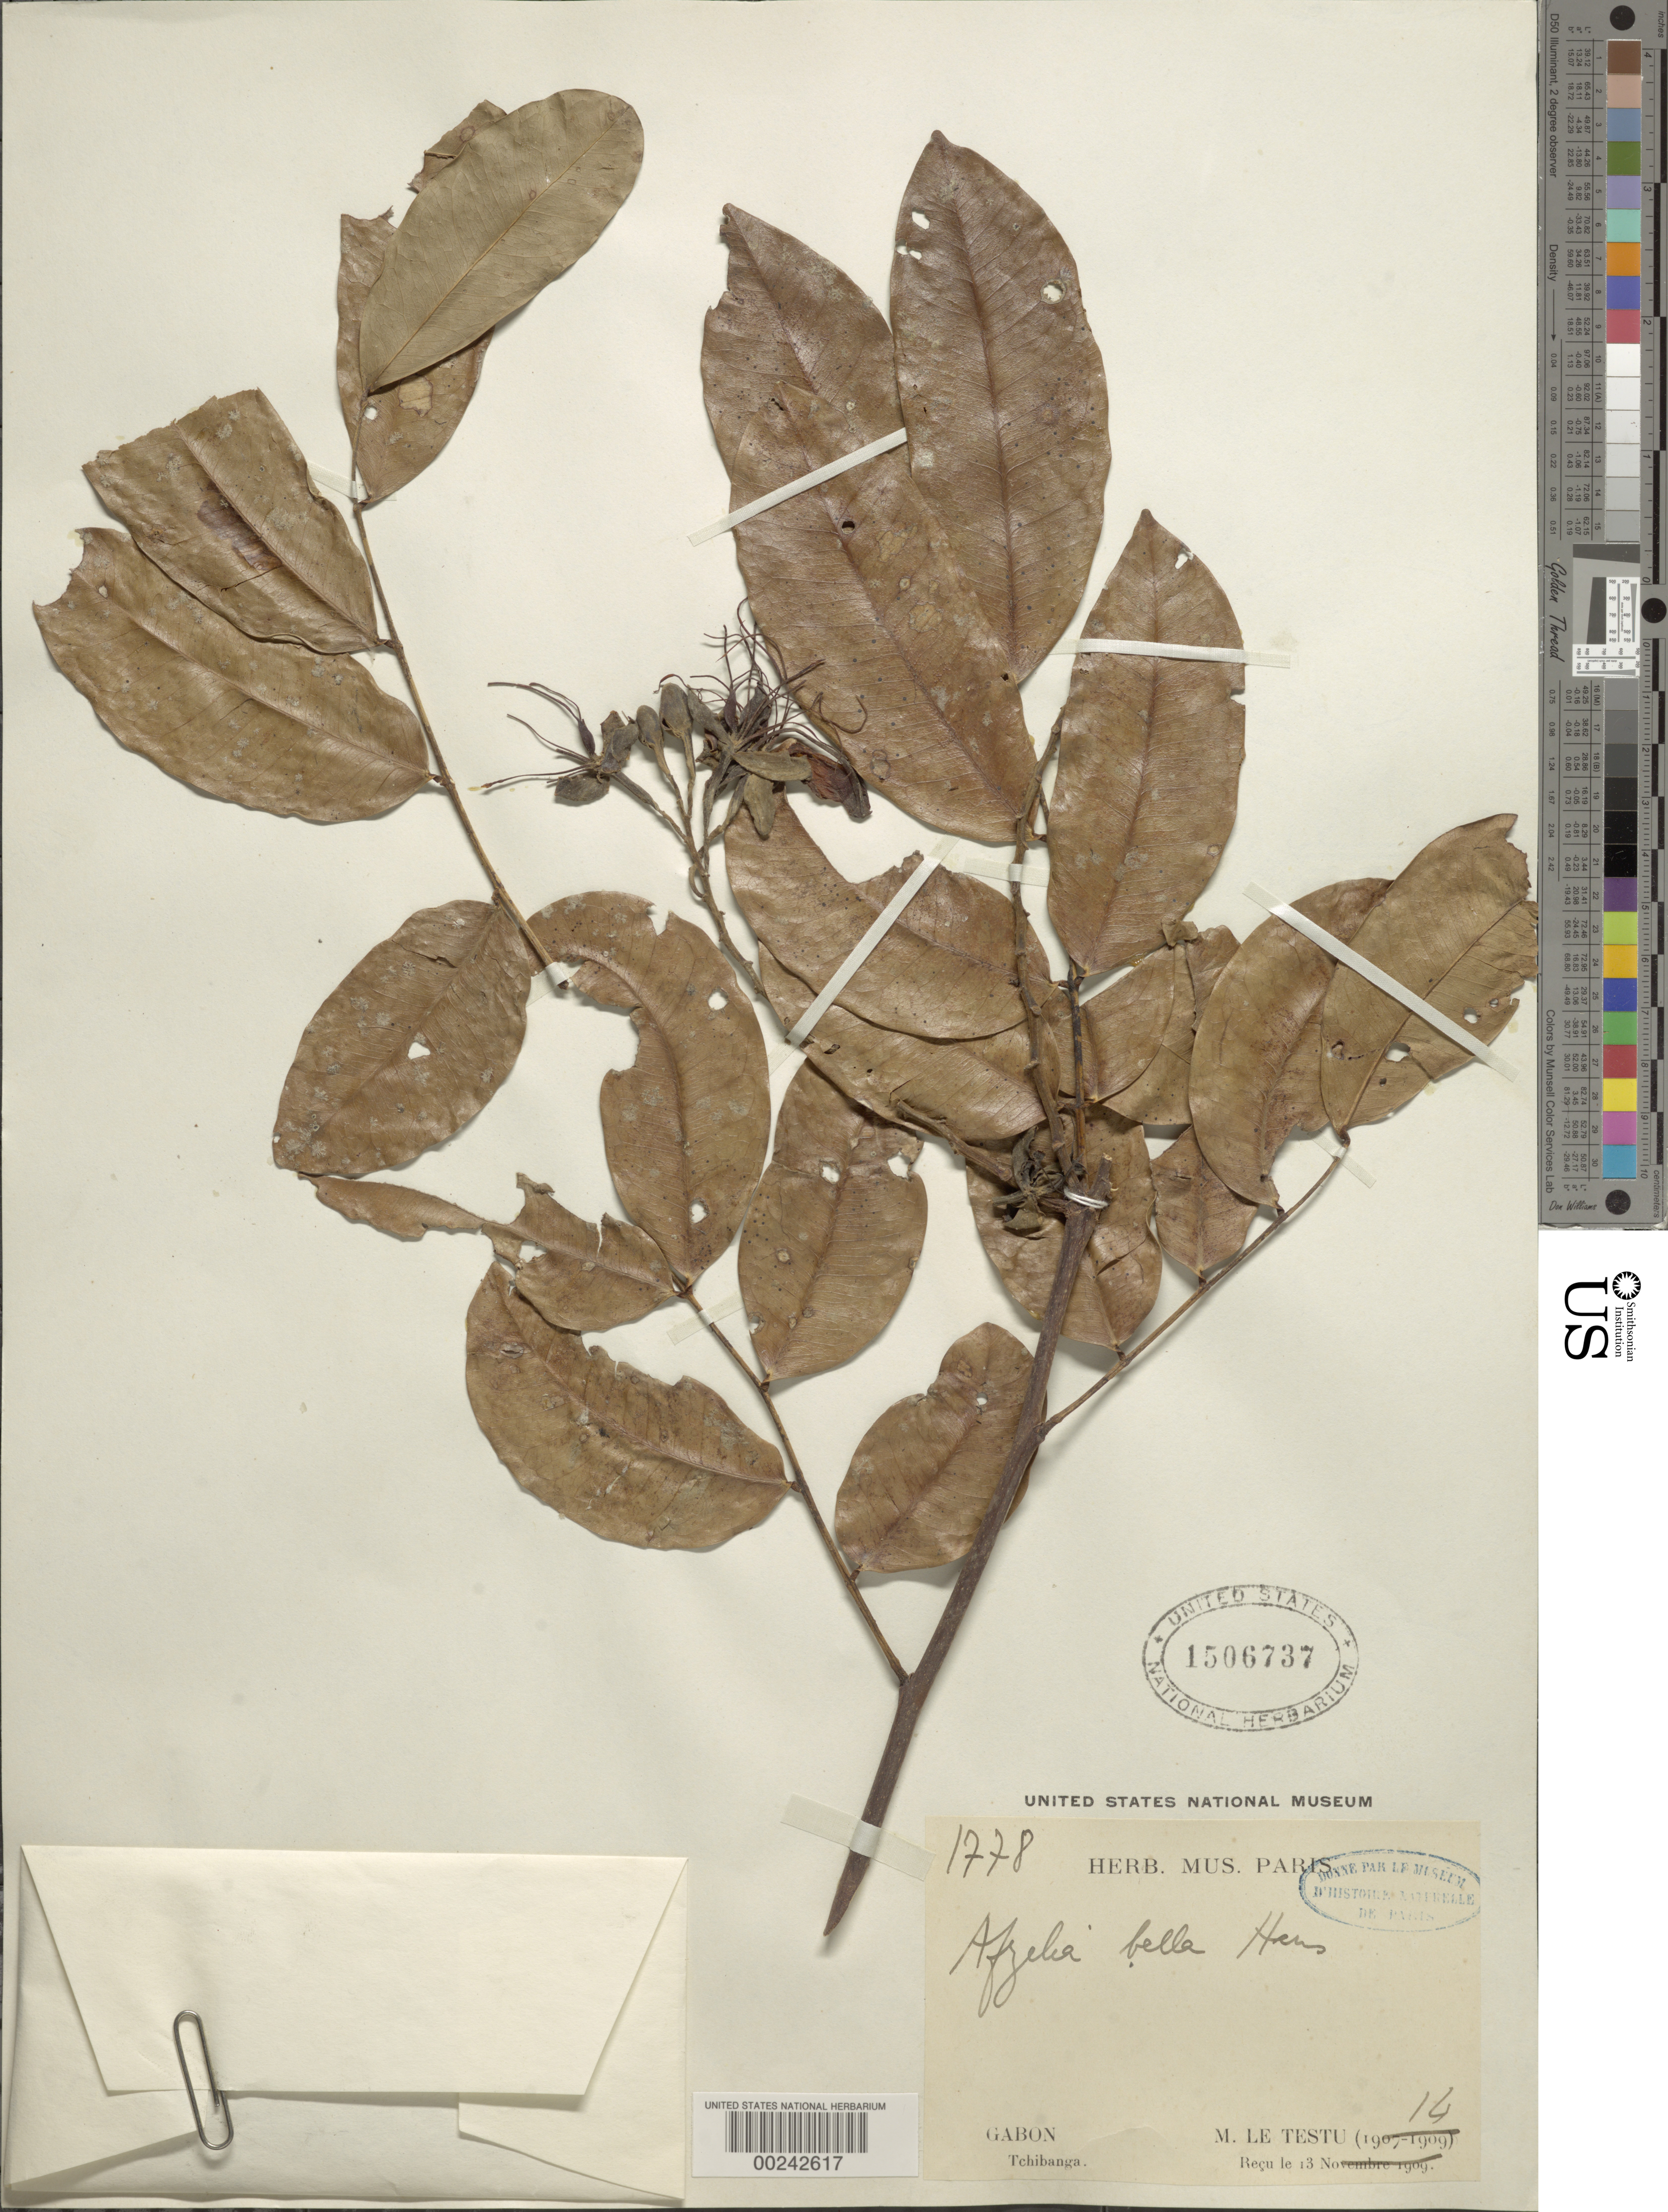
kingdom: Plantae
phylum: Tracheophyta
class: Magnoliopsida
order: Fabales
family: Fabaceae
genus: Afzelia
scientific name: Afzelia bella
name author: Harms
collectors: G. Le Testu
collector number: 1778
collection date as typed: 1914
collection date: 1914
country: Gabon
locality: Tchibanga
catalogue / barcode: US 1506737